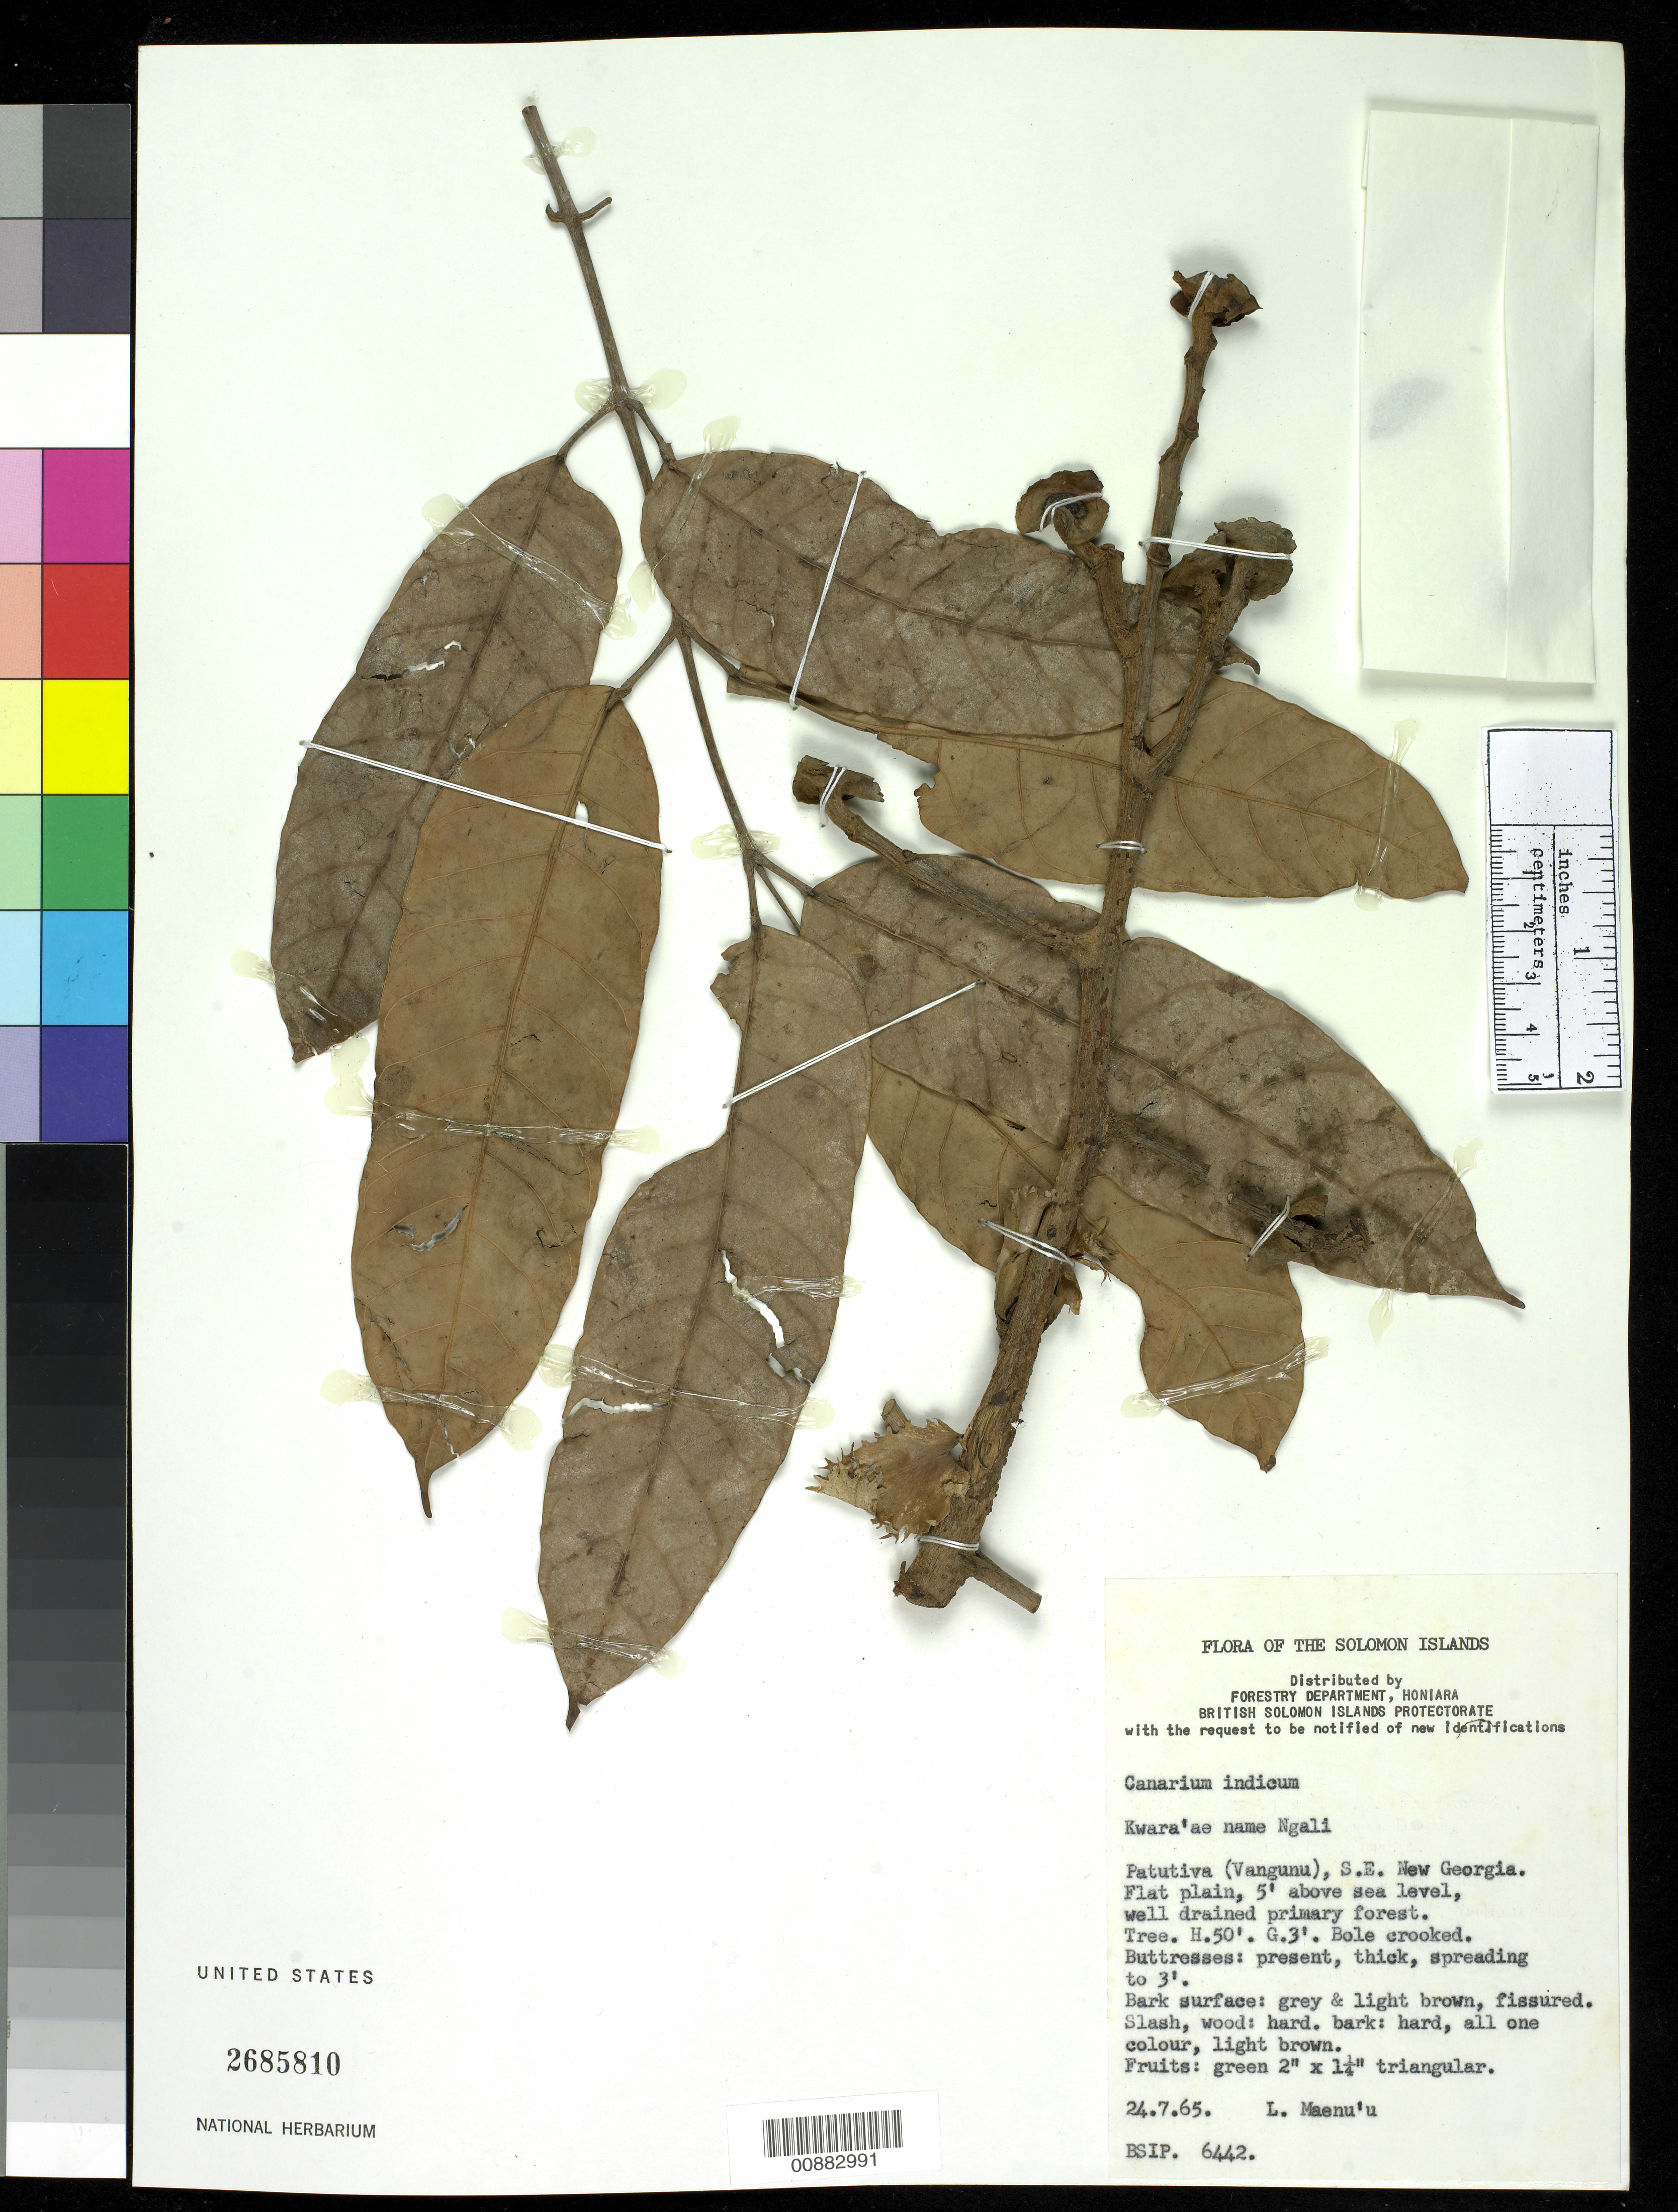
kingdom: Plantae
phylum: Tracheophyta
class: Magnoliopsida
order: Sapindales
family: Burseraceae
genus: Canarium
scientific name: Canarium indicum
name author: L.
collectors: L. Maenu'u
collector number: BSIP 6442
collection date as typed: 24 Jul 1965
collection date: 1965-07-24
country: Solomon Islands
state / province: Western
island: Vangunu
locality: Patutiva (Vangunu), SE New Georgia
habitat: Flat plain, well drained primary forest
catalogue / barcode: US 2685810